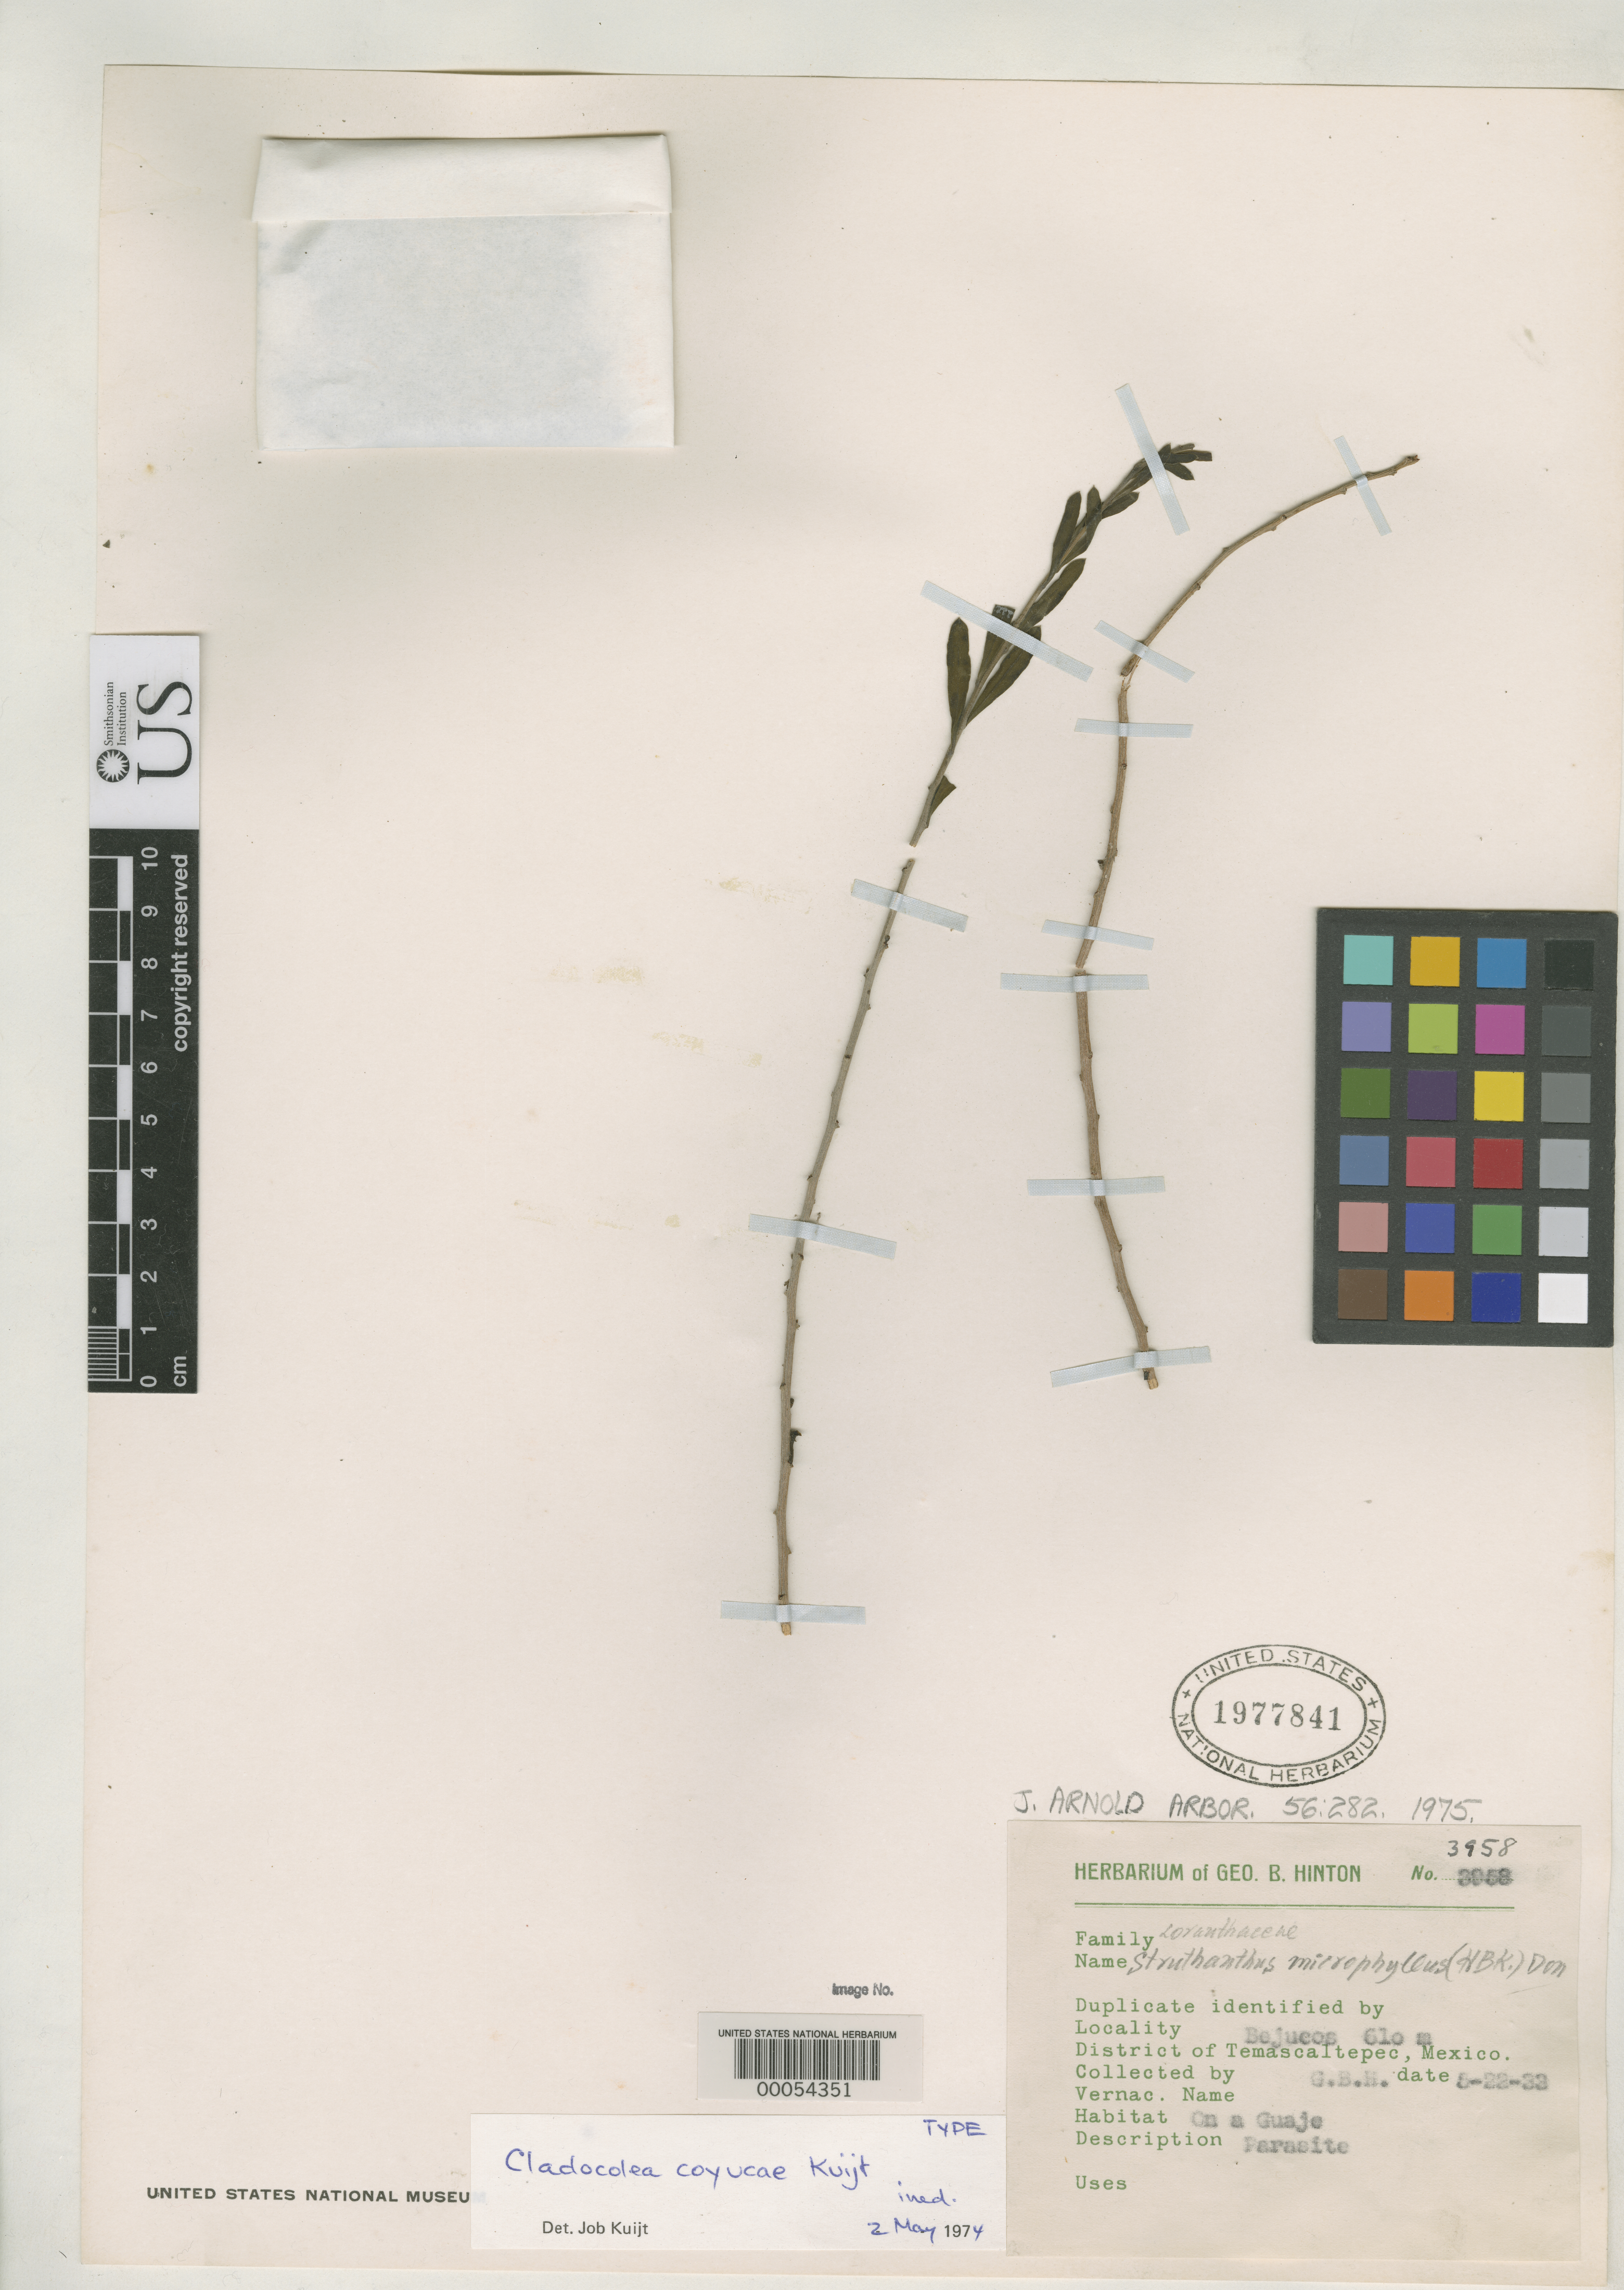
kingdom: Plantae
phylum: Tracheophyta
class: Magnoliopsida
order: Santalales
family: Loranthaceae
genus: Cladocolea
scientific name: Cladocolea coyucae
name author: Kuijt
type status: Isotype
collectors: G. B. Hinton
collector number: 3958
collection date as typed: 22 May 1933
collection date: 1933-05-22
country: Mexico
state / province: México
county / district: Temascaltepec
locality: Bejucos.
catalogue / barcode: US 1977841